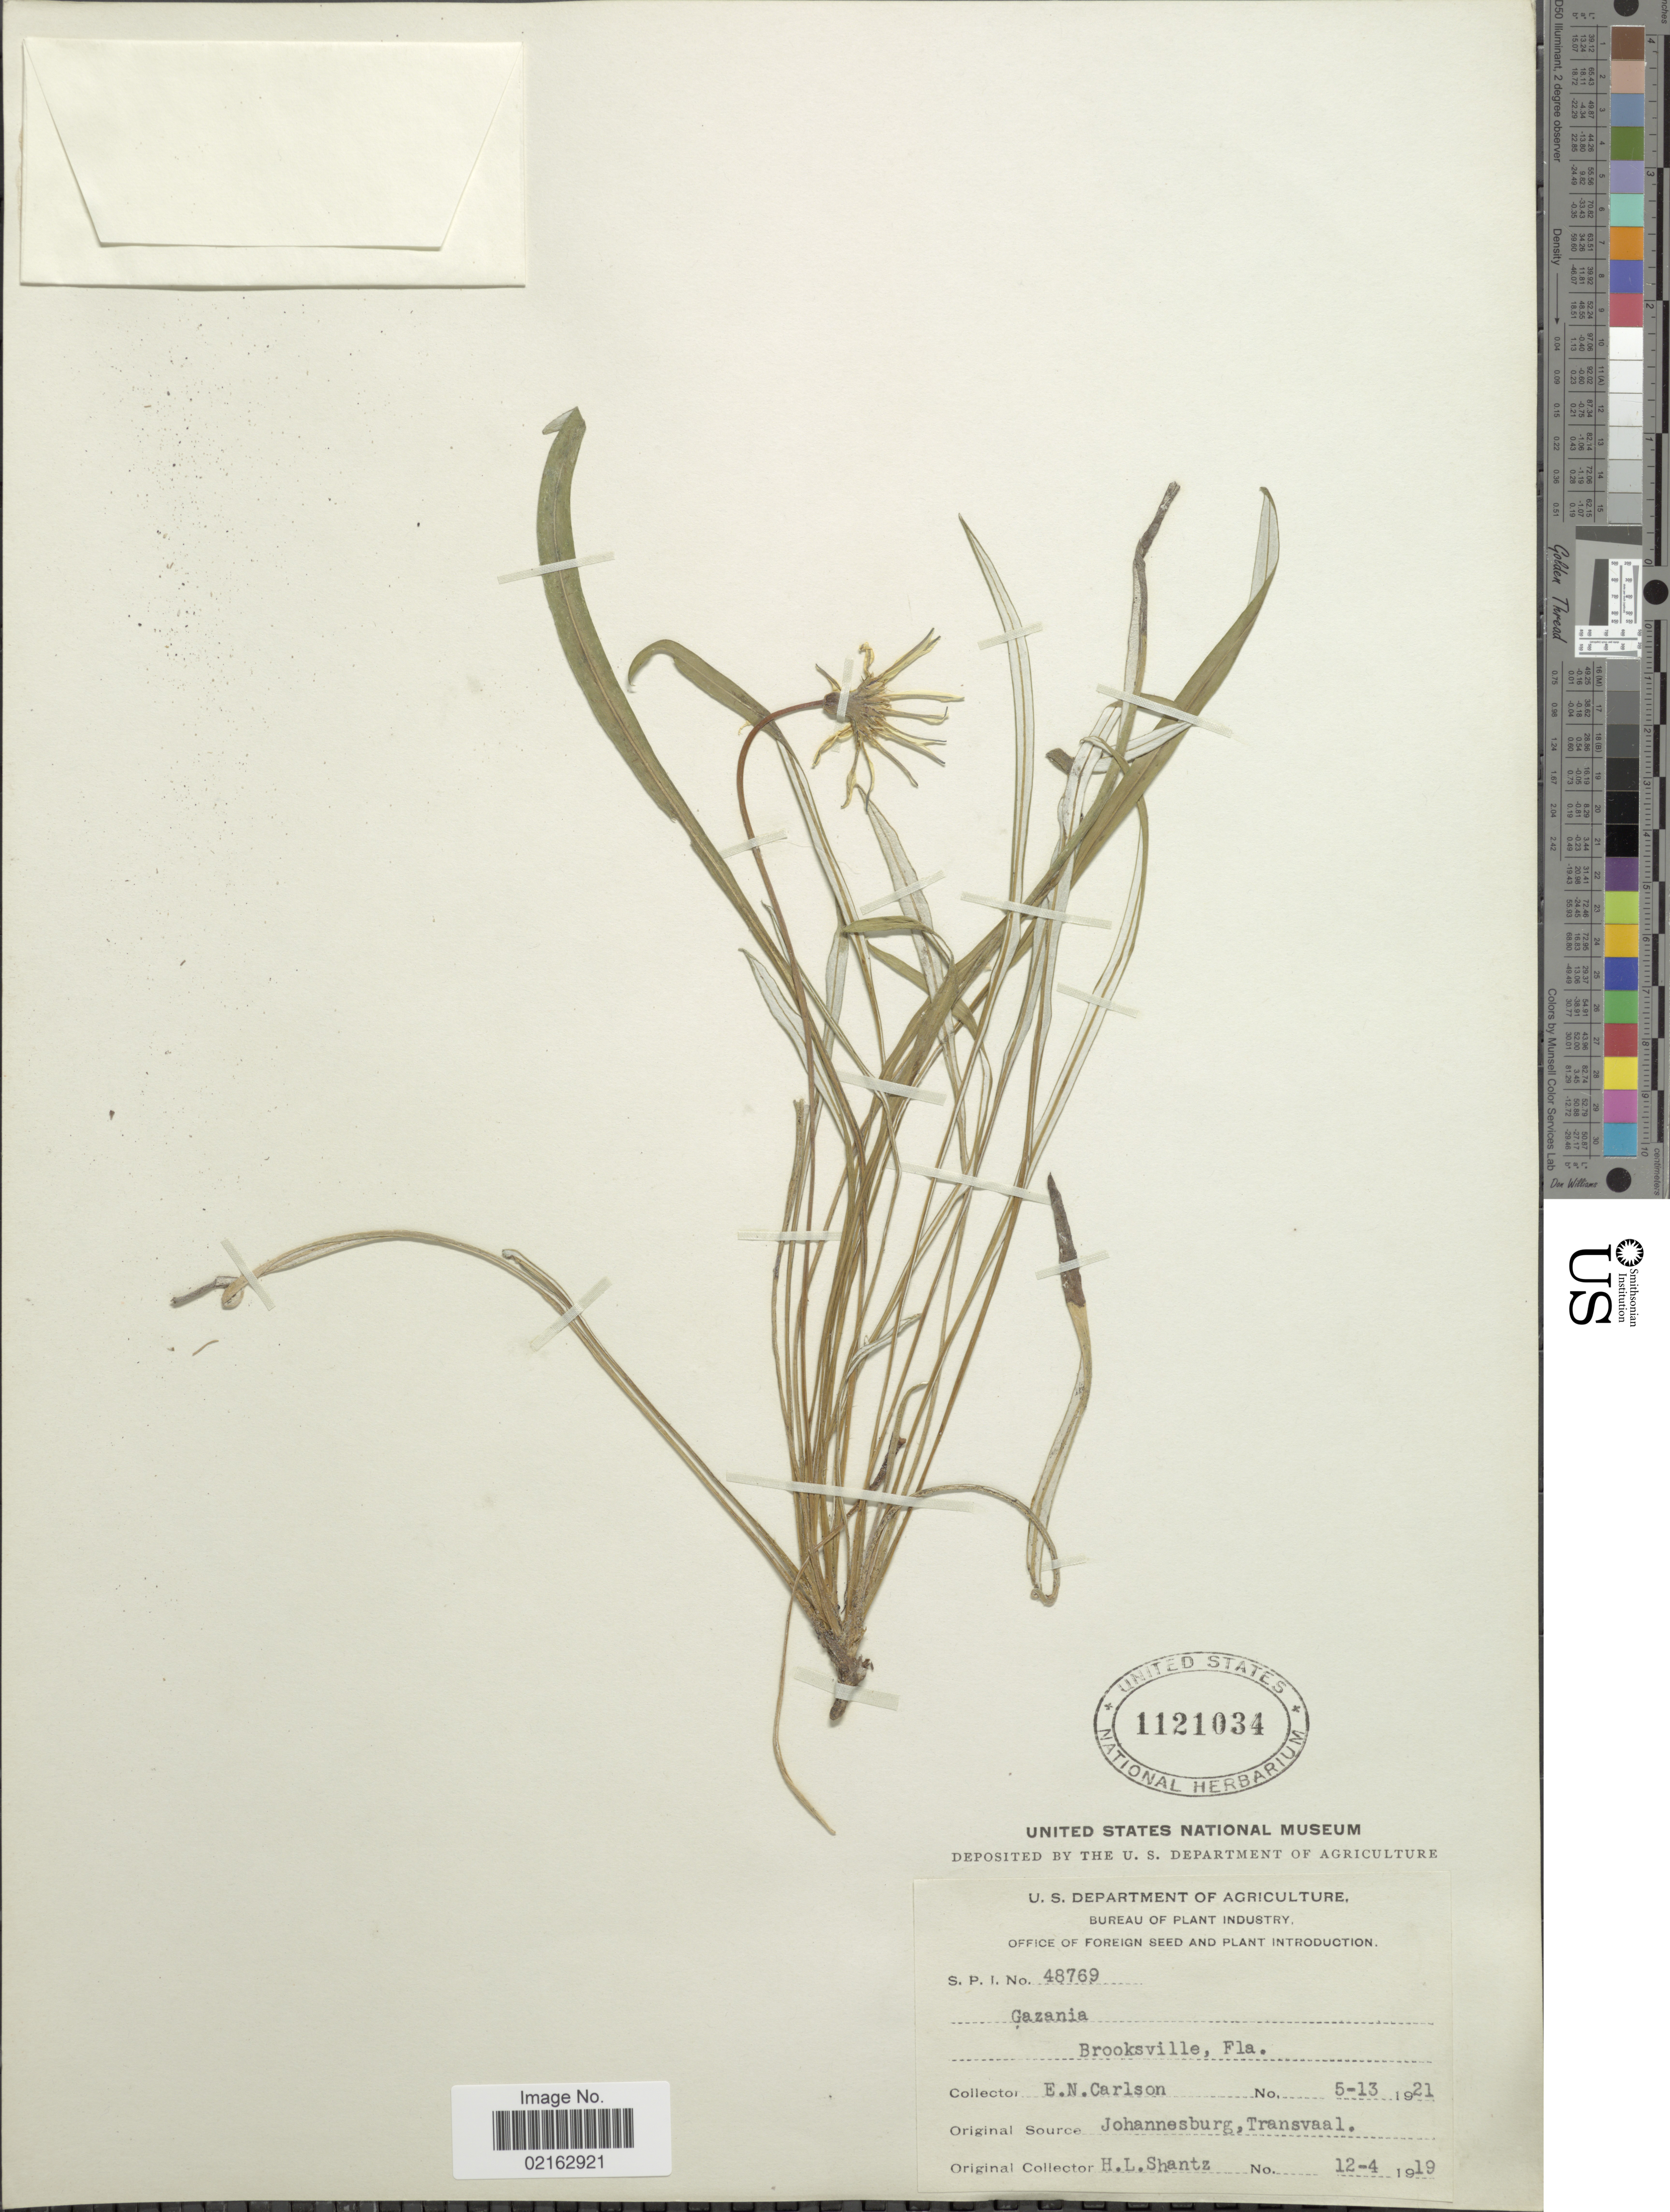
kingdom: Plantae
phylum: Tracheophyta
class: Magnoliopsida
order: Asterales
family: Asteraceae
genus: Gazania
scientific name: Gazania sp.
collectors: E. Carlson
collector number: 48769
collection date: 1921-05-13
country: United States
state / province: Florida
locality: Brooksville, Fla.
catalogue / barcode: US 1121034